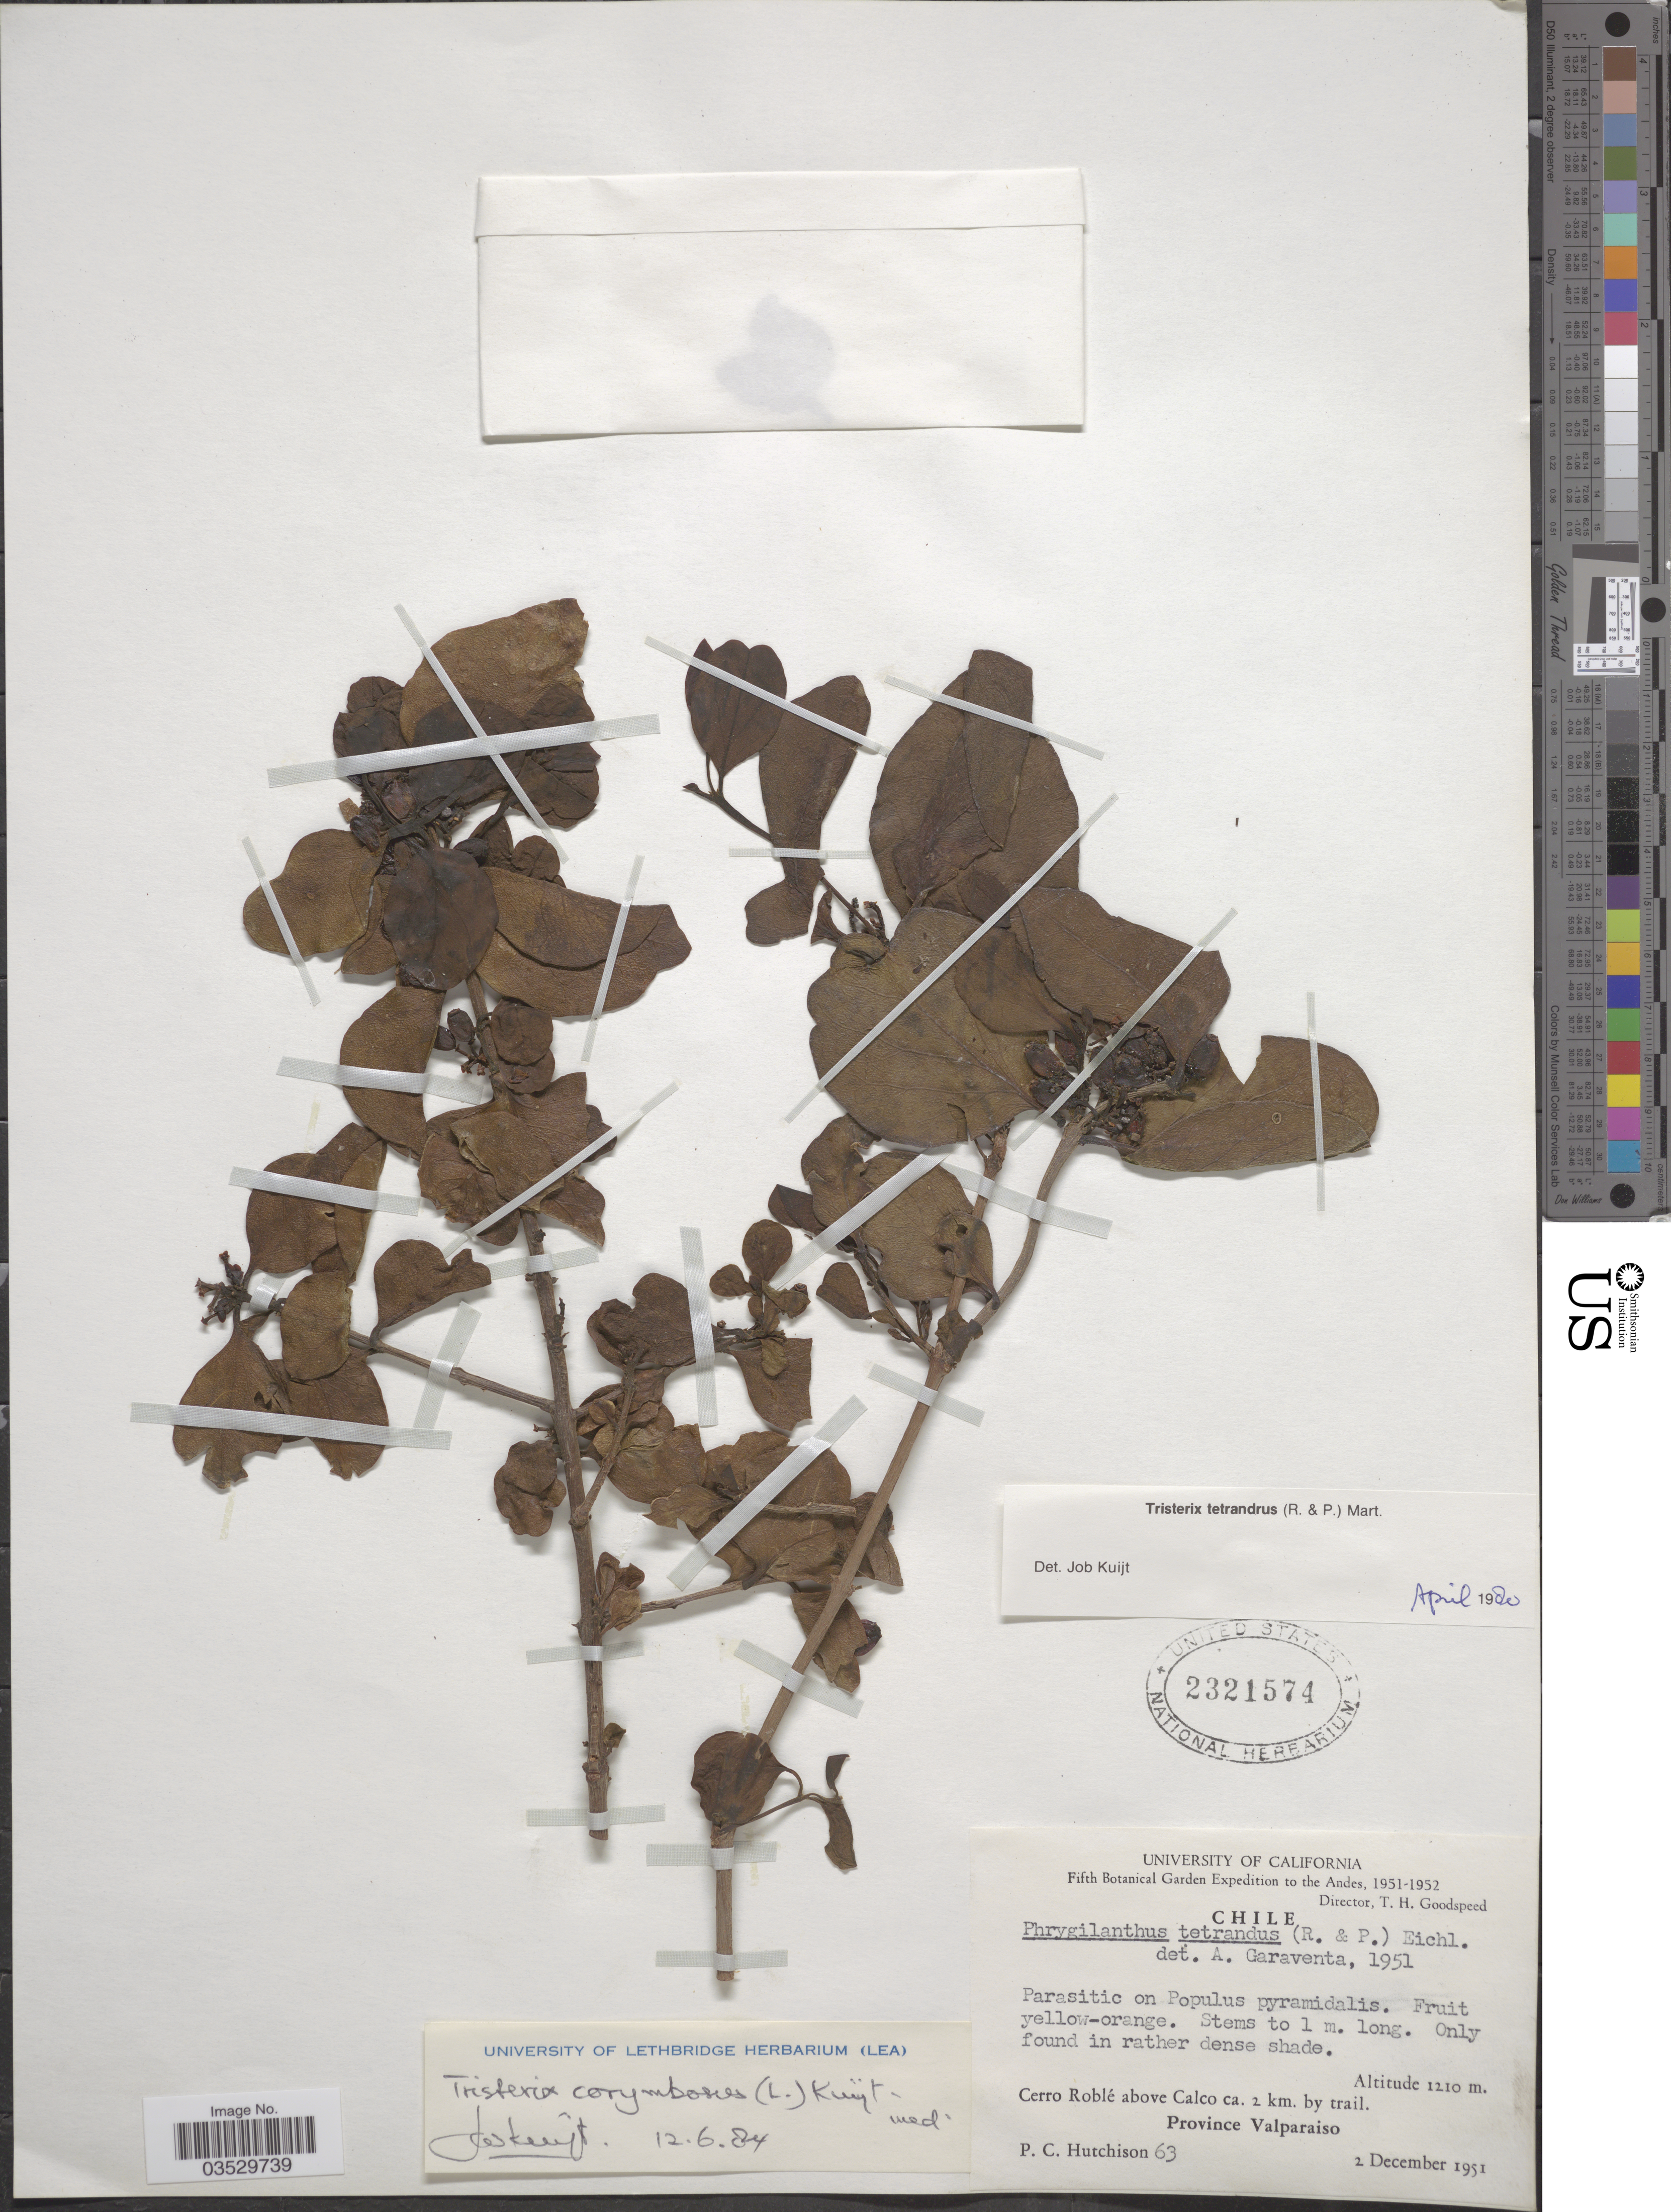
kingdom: Plantae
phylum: Tracheophyta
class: Magnoliopsida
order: Santalales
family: Loranthaceae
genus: Tristerix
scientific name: Tristerix corymbosus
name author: (L.) Kuijt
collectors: P. C. Hutchison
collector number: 63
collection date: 1951-12-02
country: Chile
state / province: Valparaíso (V)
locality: Andes. Cerro Roblé above Calco ca. 2 km. by trail.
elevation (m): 1210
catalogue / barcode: US 2321574